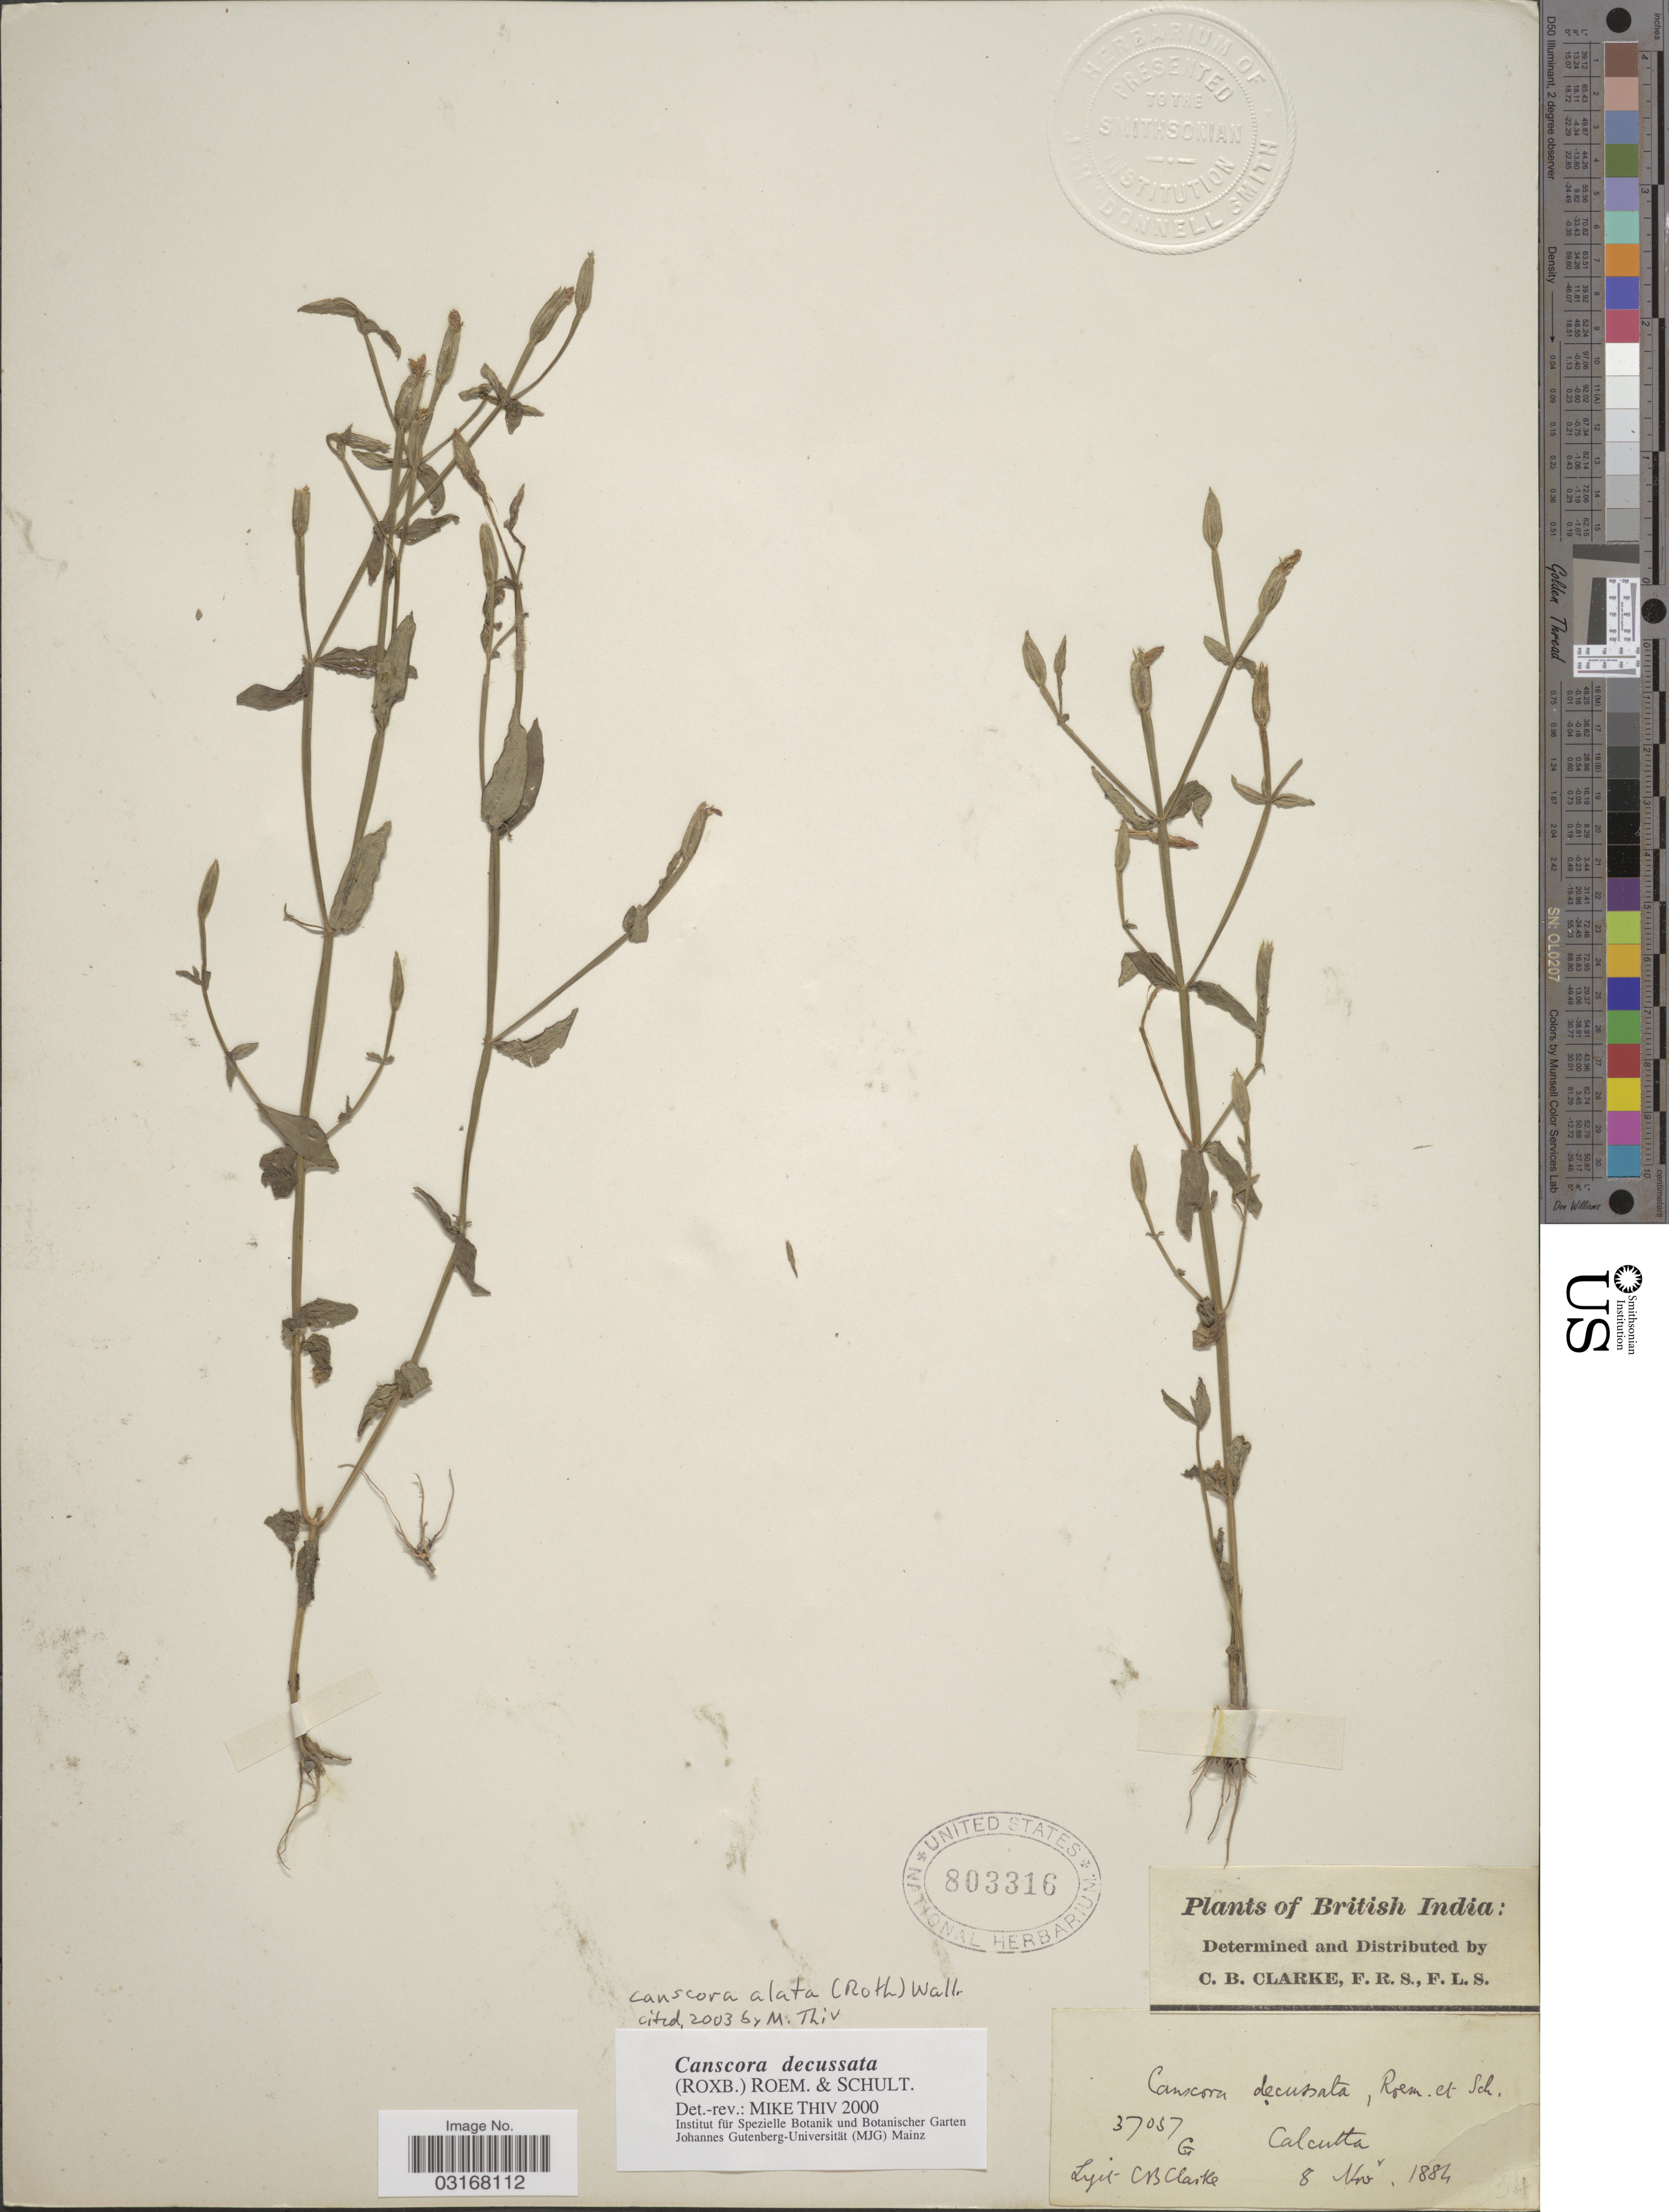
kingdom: Plantae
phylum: Tracheophyta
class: Magnoliopsida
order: Gentianales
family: Gentianaceae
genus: Canscora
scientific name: Canscora alata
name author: (Roth ex Roem. & Schult.) Wall.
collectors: C. B. Clarke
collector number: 37057G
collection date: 1884-11-08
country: India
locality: British India. Calcutta.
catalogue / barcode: US 803316